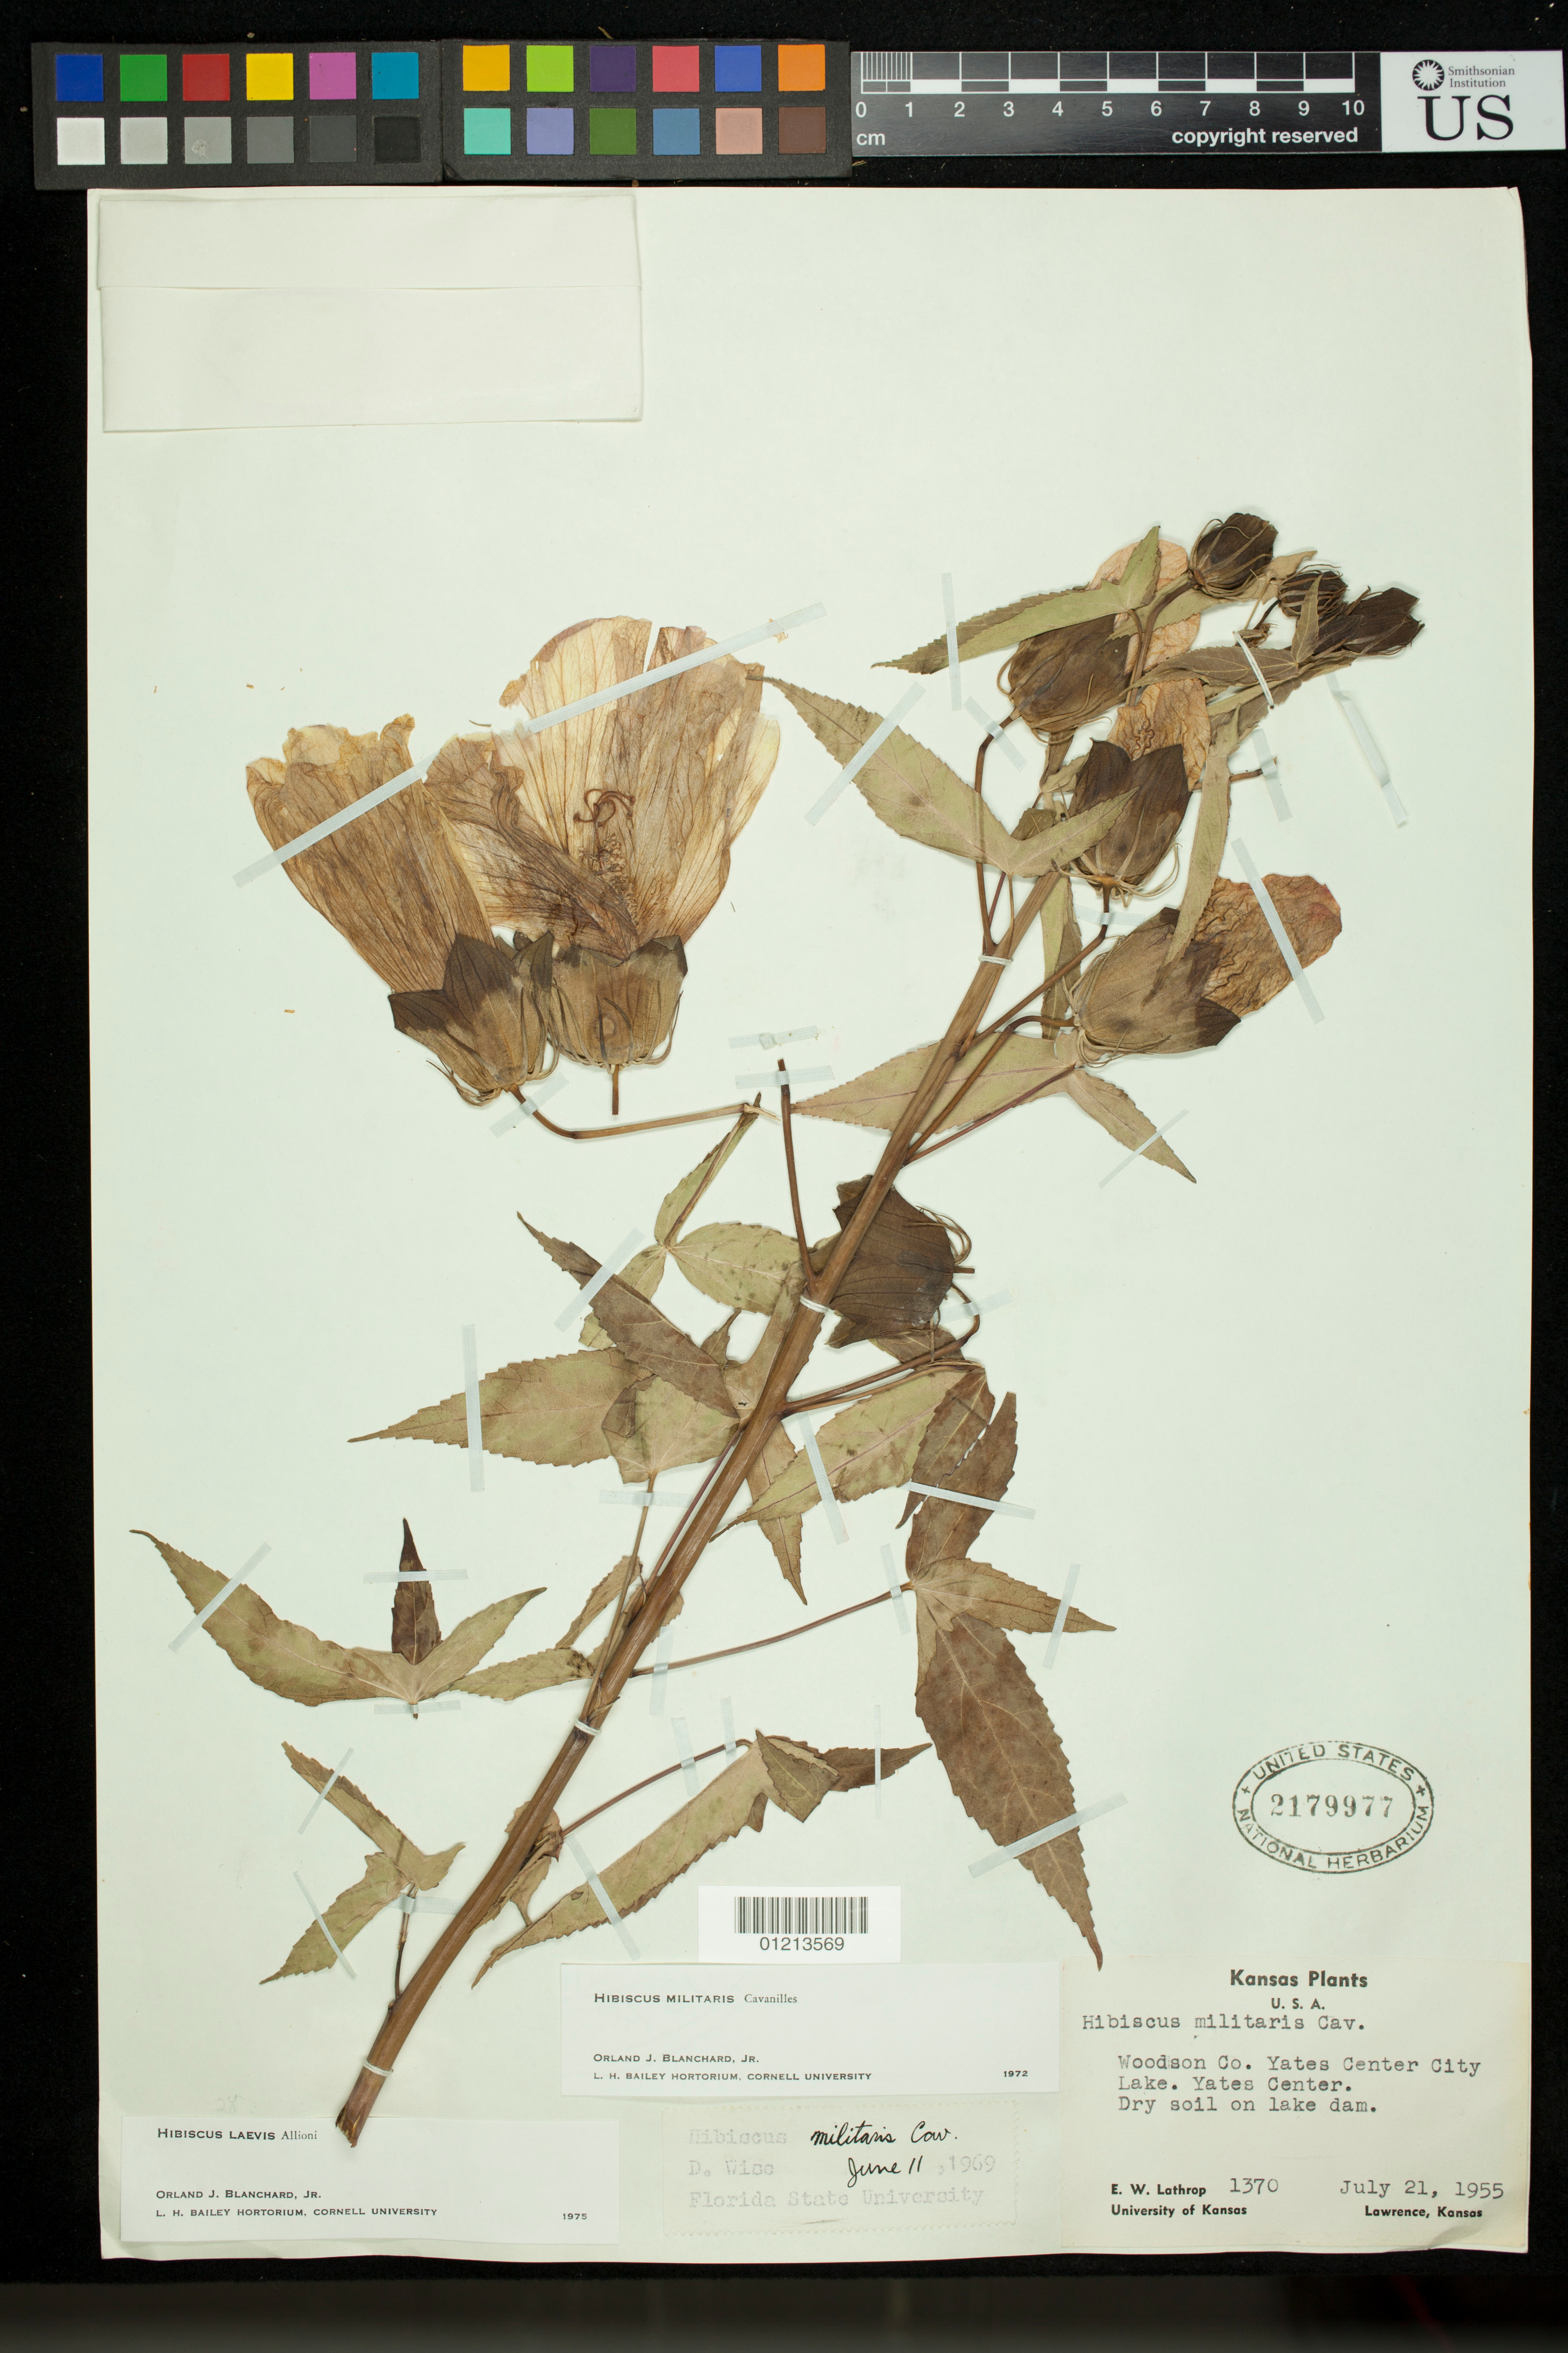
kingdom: Plantae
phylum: Tracheophyta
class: Magnoliopsida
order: Malvales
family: Malvaceae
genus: Hibiscus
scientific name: Hibiscus laevis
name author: All.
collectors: E. W. Lathrop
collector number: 1370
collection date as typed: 21 Jul 1955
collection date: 1955-07-21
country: United States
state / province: Kansas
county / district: Woodson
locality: Woodson Co. Yates Center City Lake. Yates Center. Dry soil on lake dam.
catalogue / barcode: US 2179977